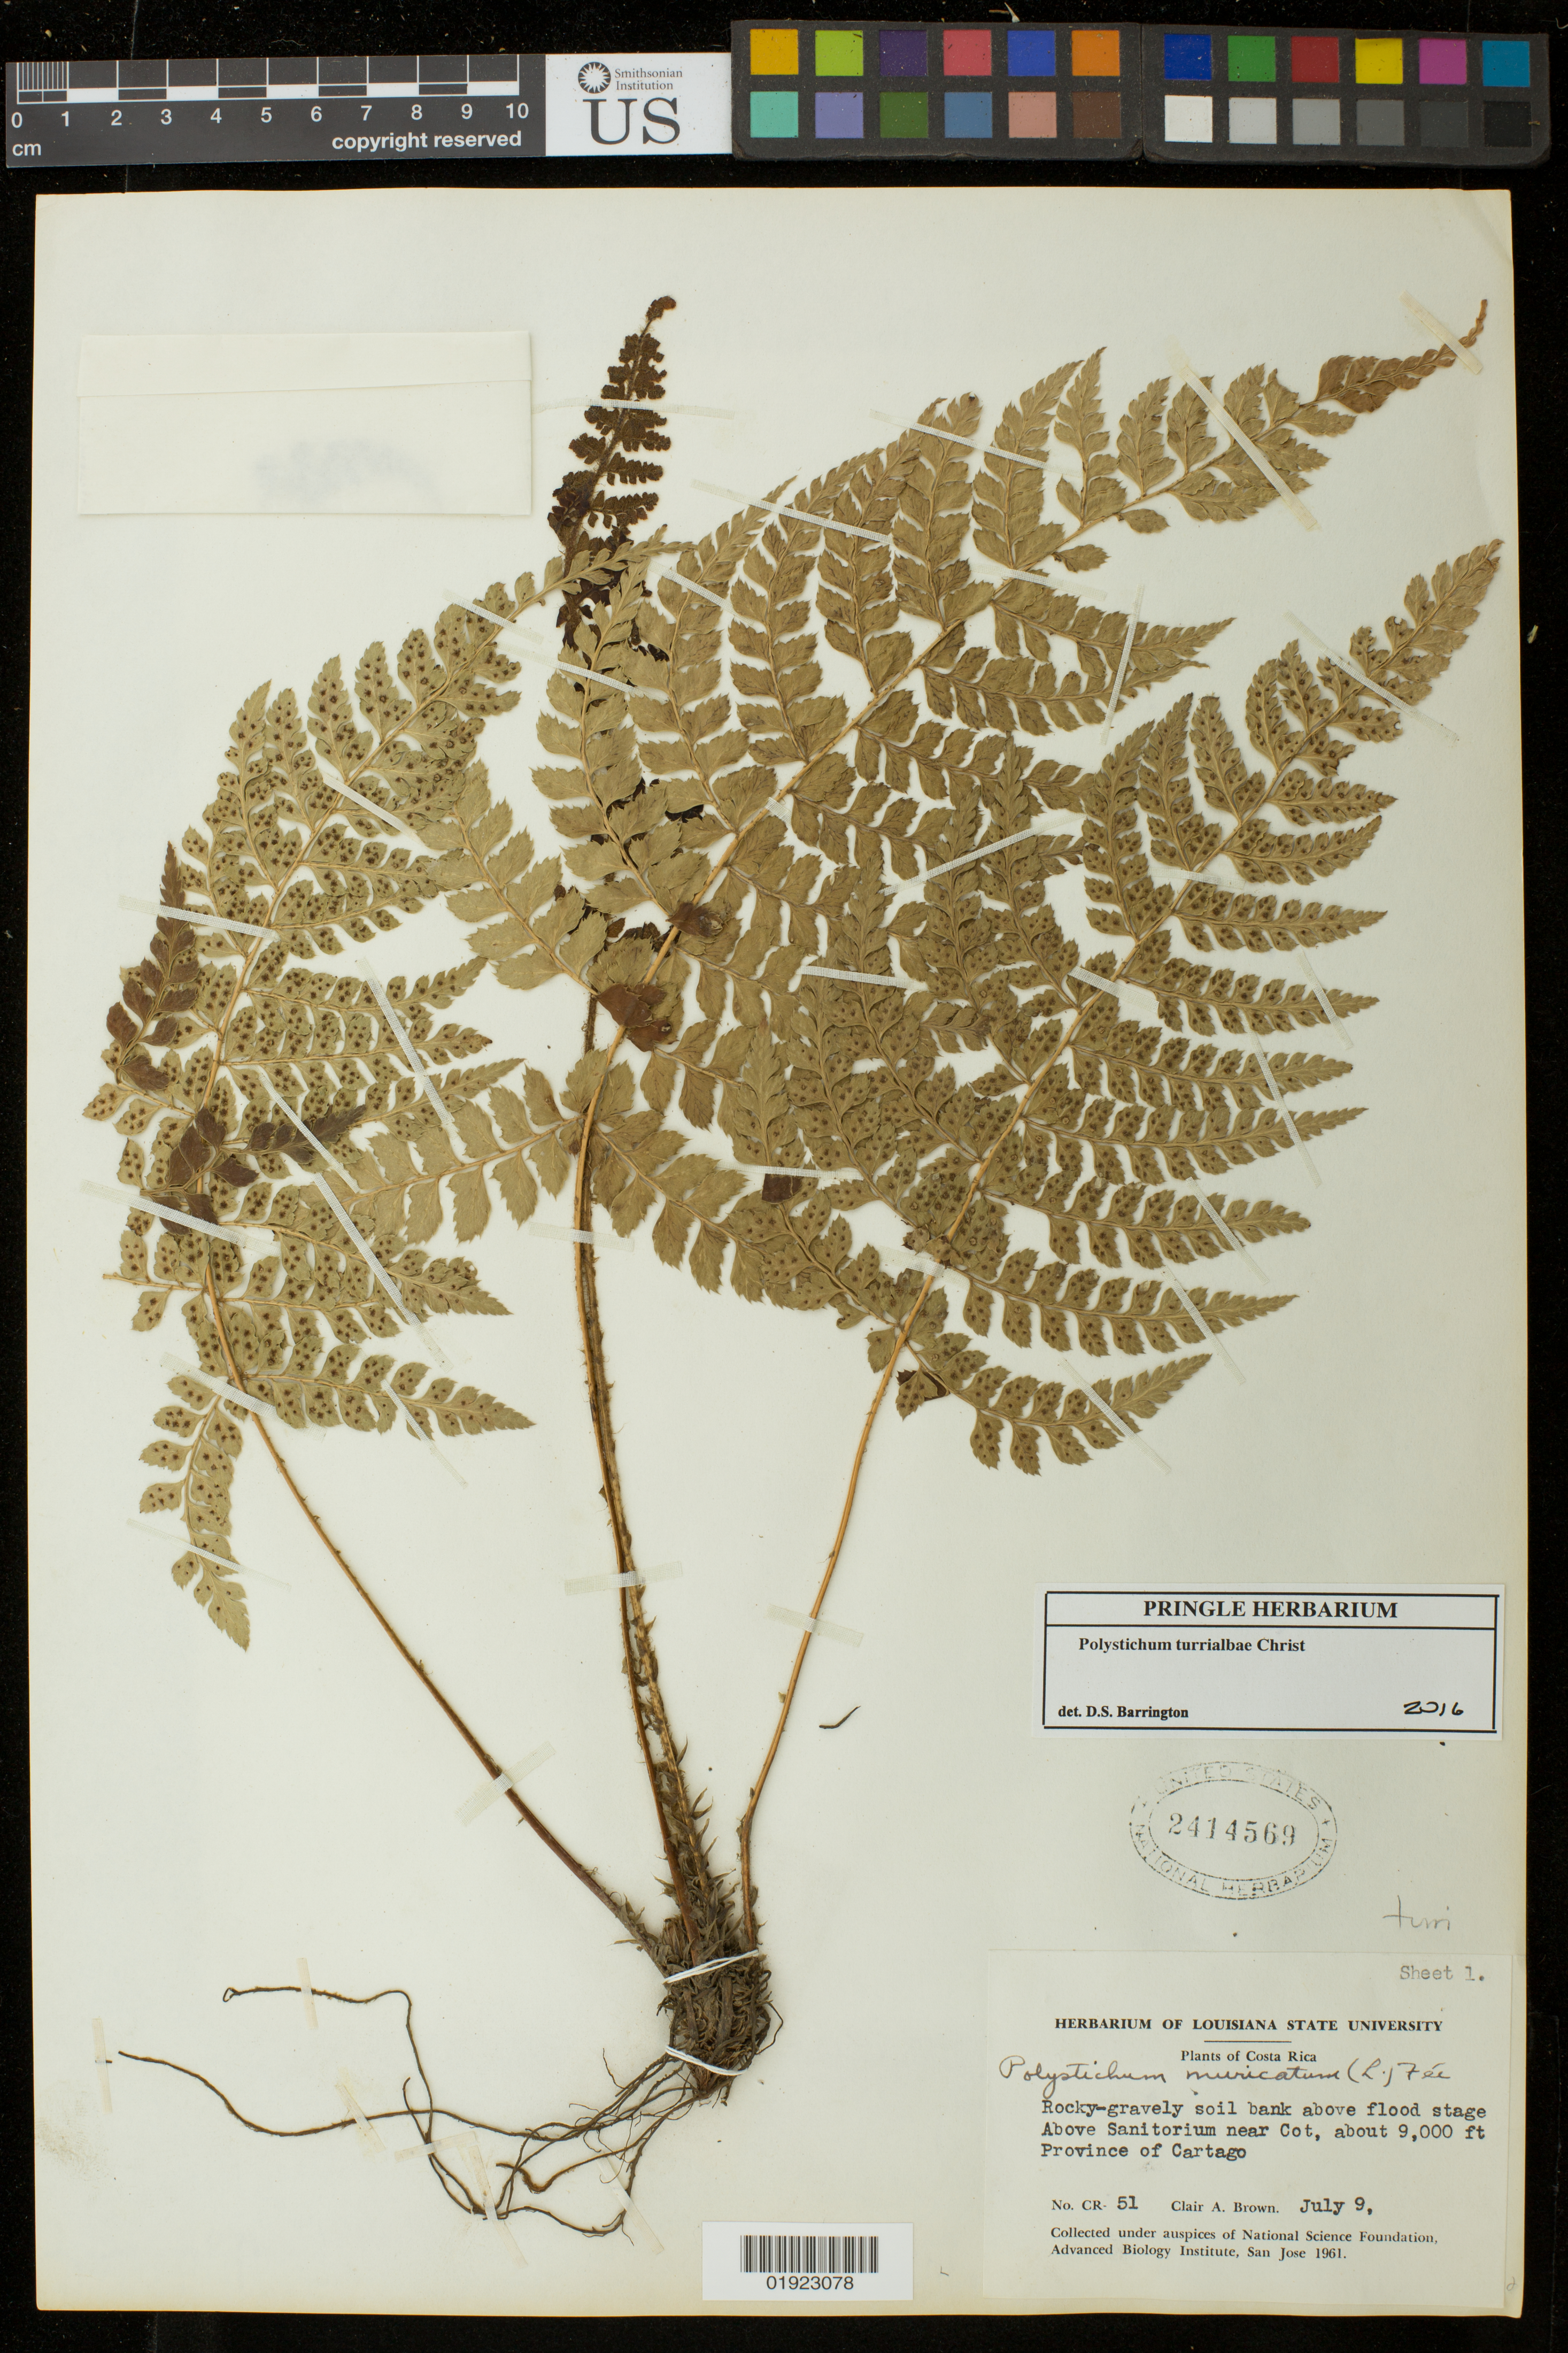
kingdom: Plantae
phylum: Tracheophyta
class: Polypodiopsida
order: Polypodiales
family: Dryopteridaceae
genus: Polystichum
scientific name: Polystichum turrialbae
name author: Christ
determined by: Barrington, D. S., Curator (VT), University of Vermont (UNITED STATES)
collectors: C. A. Brown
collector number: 51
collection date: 1961-07-09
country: Costa Rica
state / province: Cartago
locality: Above Sanitorium near Cot.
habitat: Rocky-gravely soil bank above flood stage.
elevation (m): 2743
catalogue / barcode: US 2414569